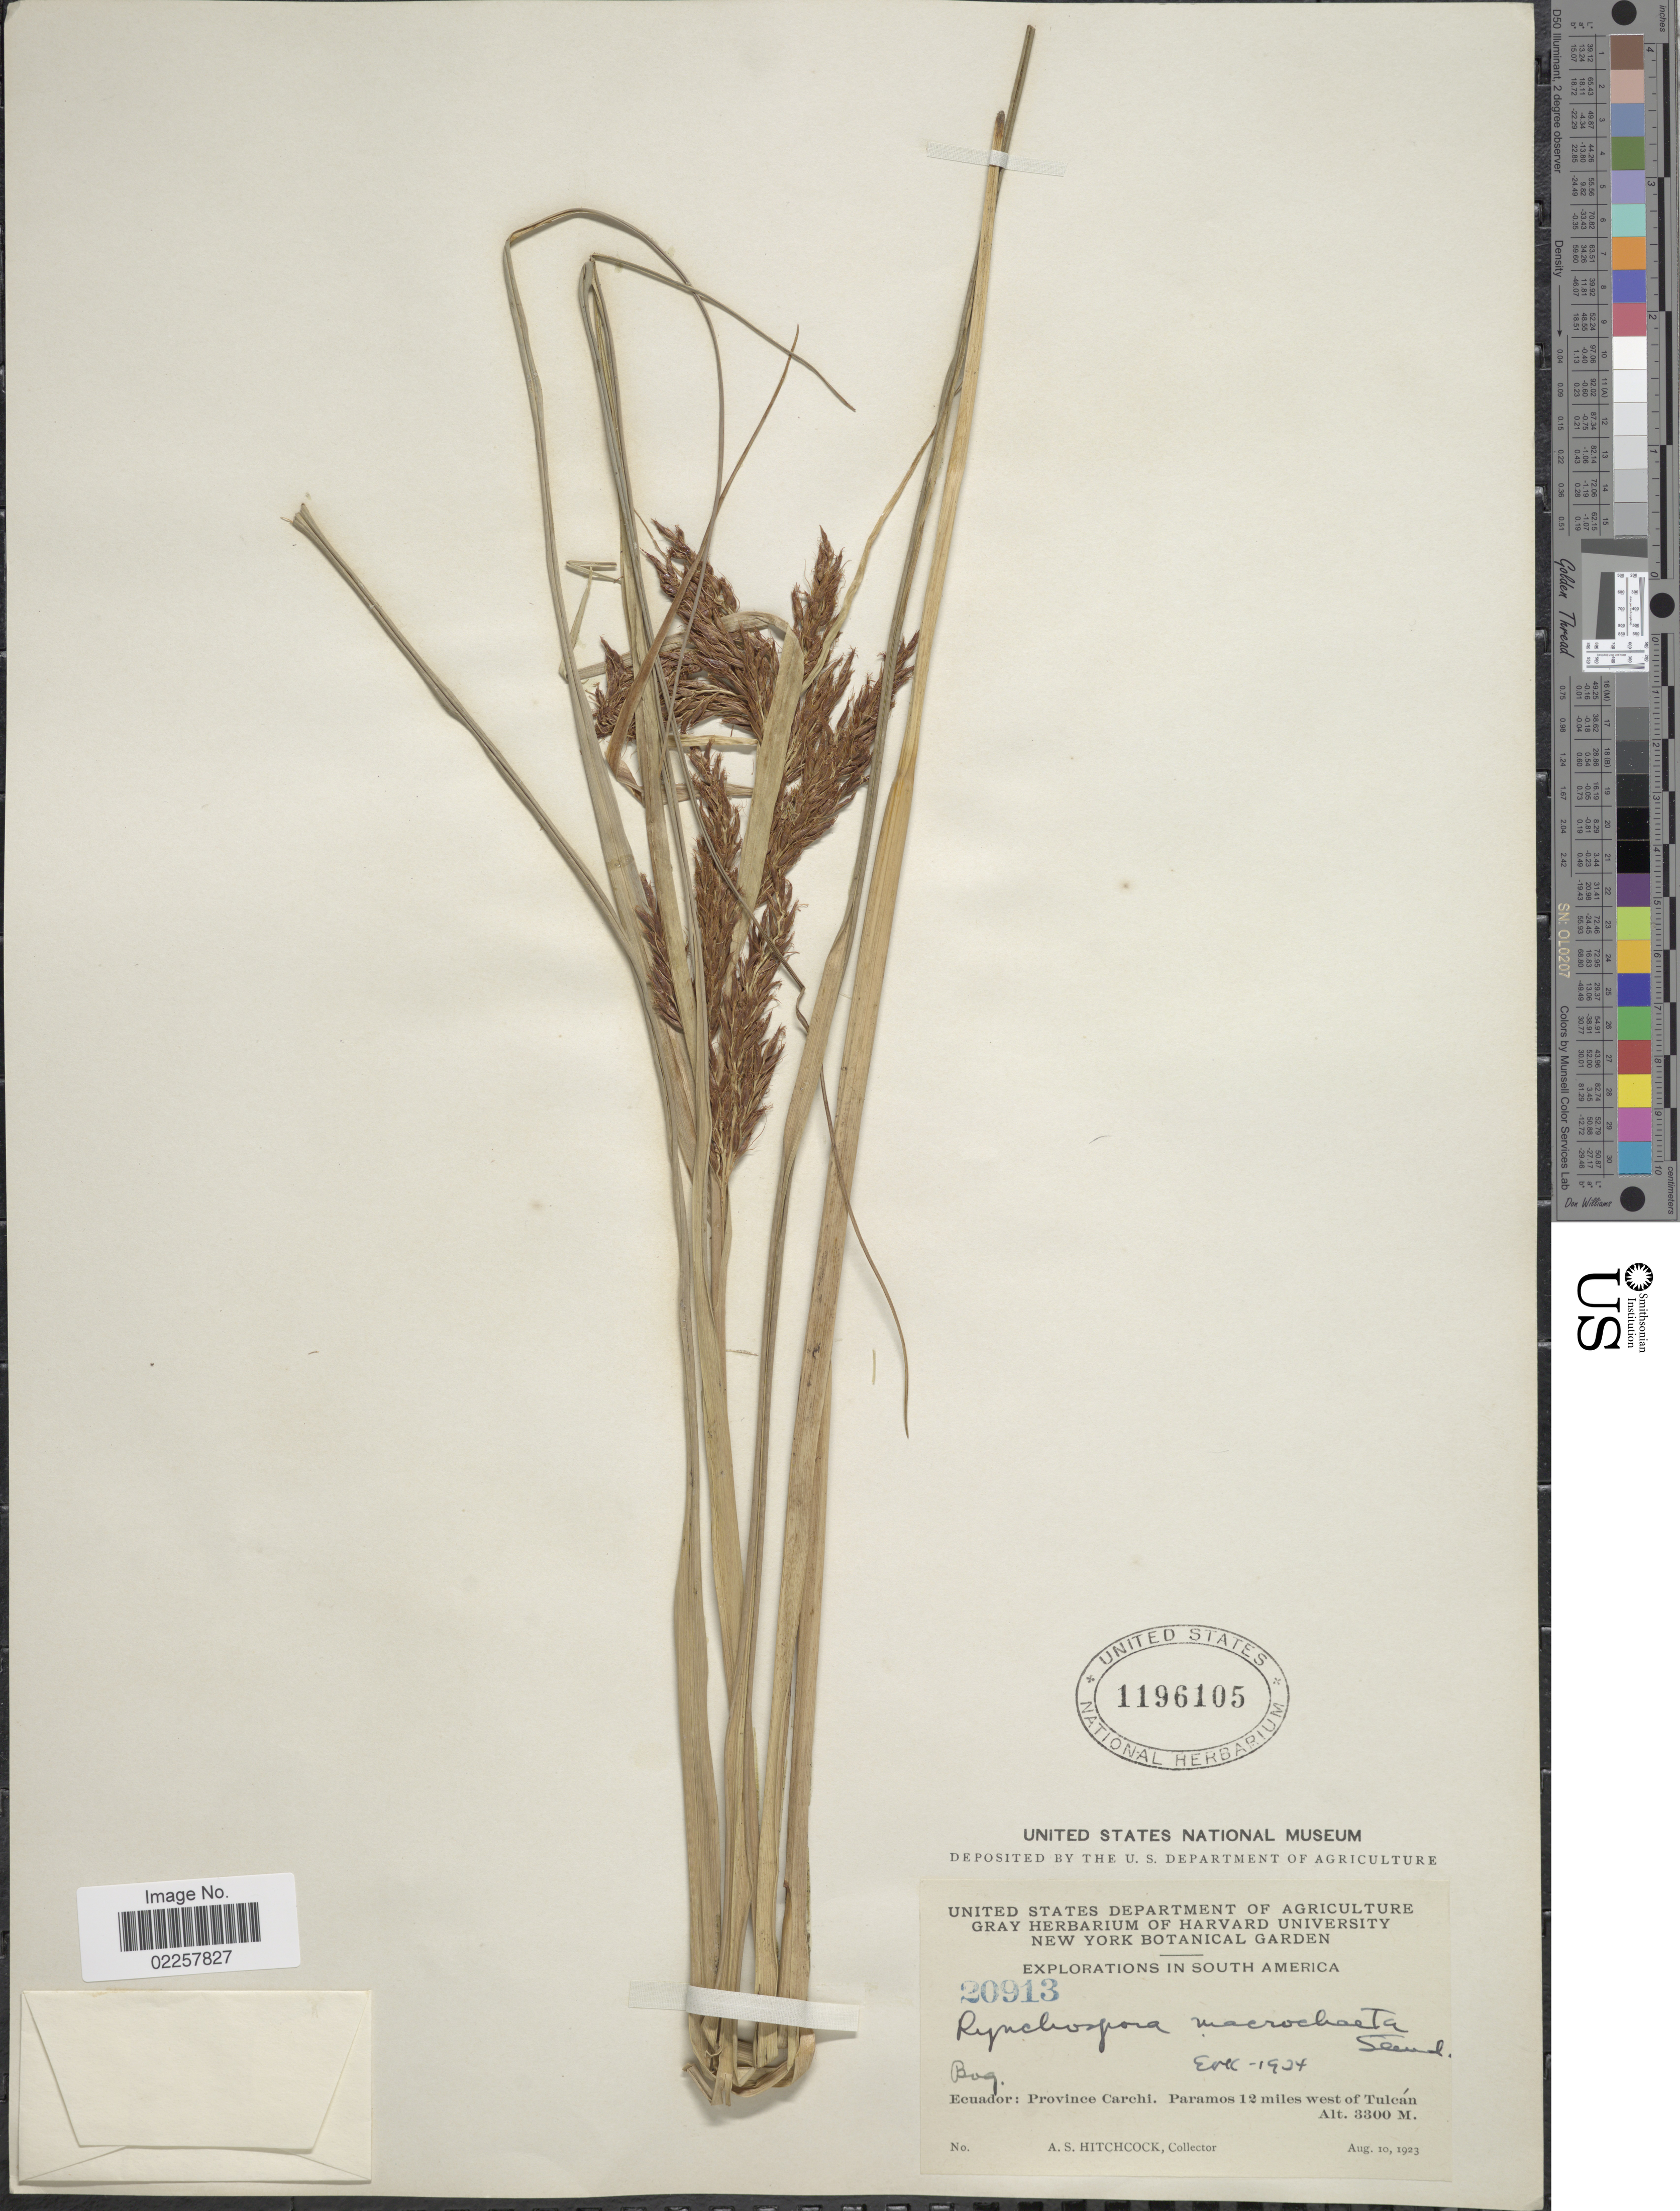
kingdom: Plantae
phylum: Tracheophyta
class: Liliopsida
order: Poales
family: Cyperaceae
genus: Rhynchospora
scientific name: Rhynchospora sp.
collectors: A. S. Hitchcock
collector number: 20913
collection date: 1923-08-10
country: Ecuador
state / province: Carchi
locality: Ecuador: Province Carchi, Paramos 12 miles west of Tulcan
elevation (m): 3300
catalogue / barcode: US 1196105